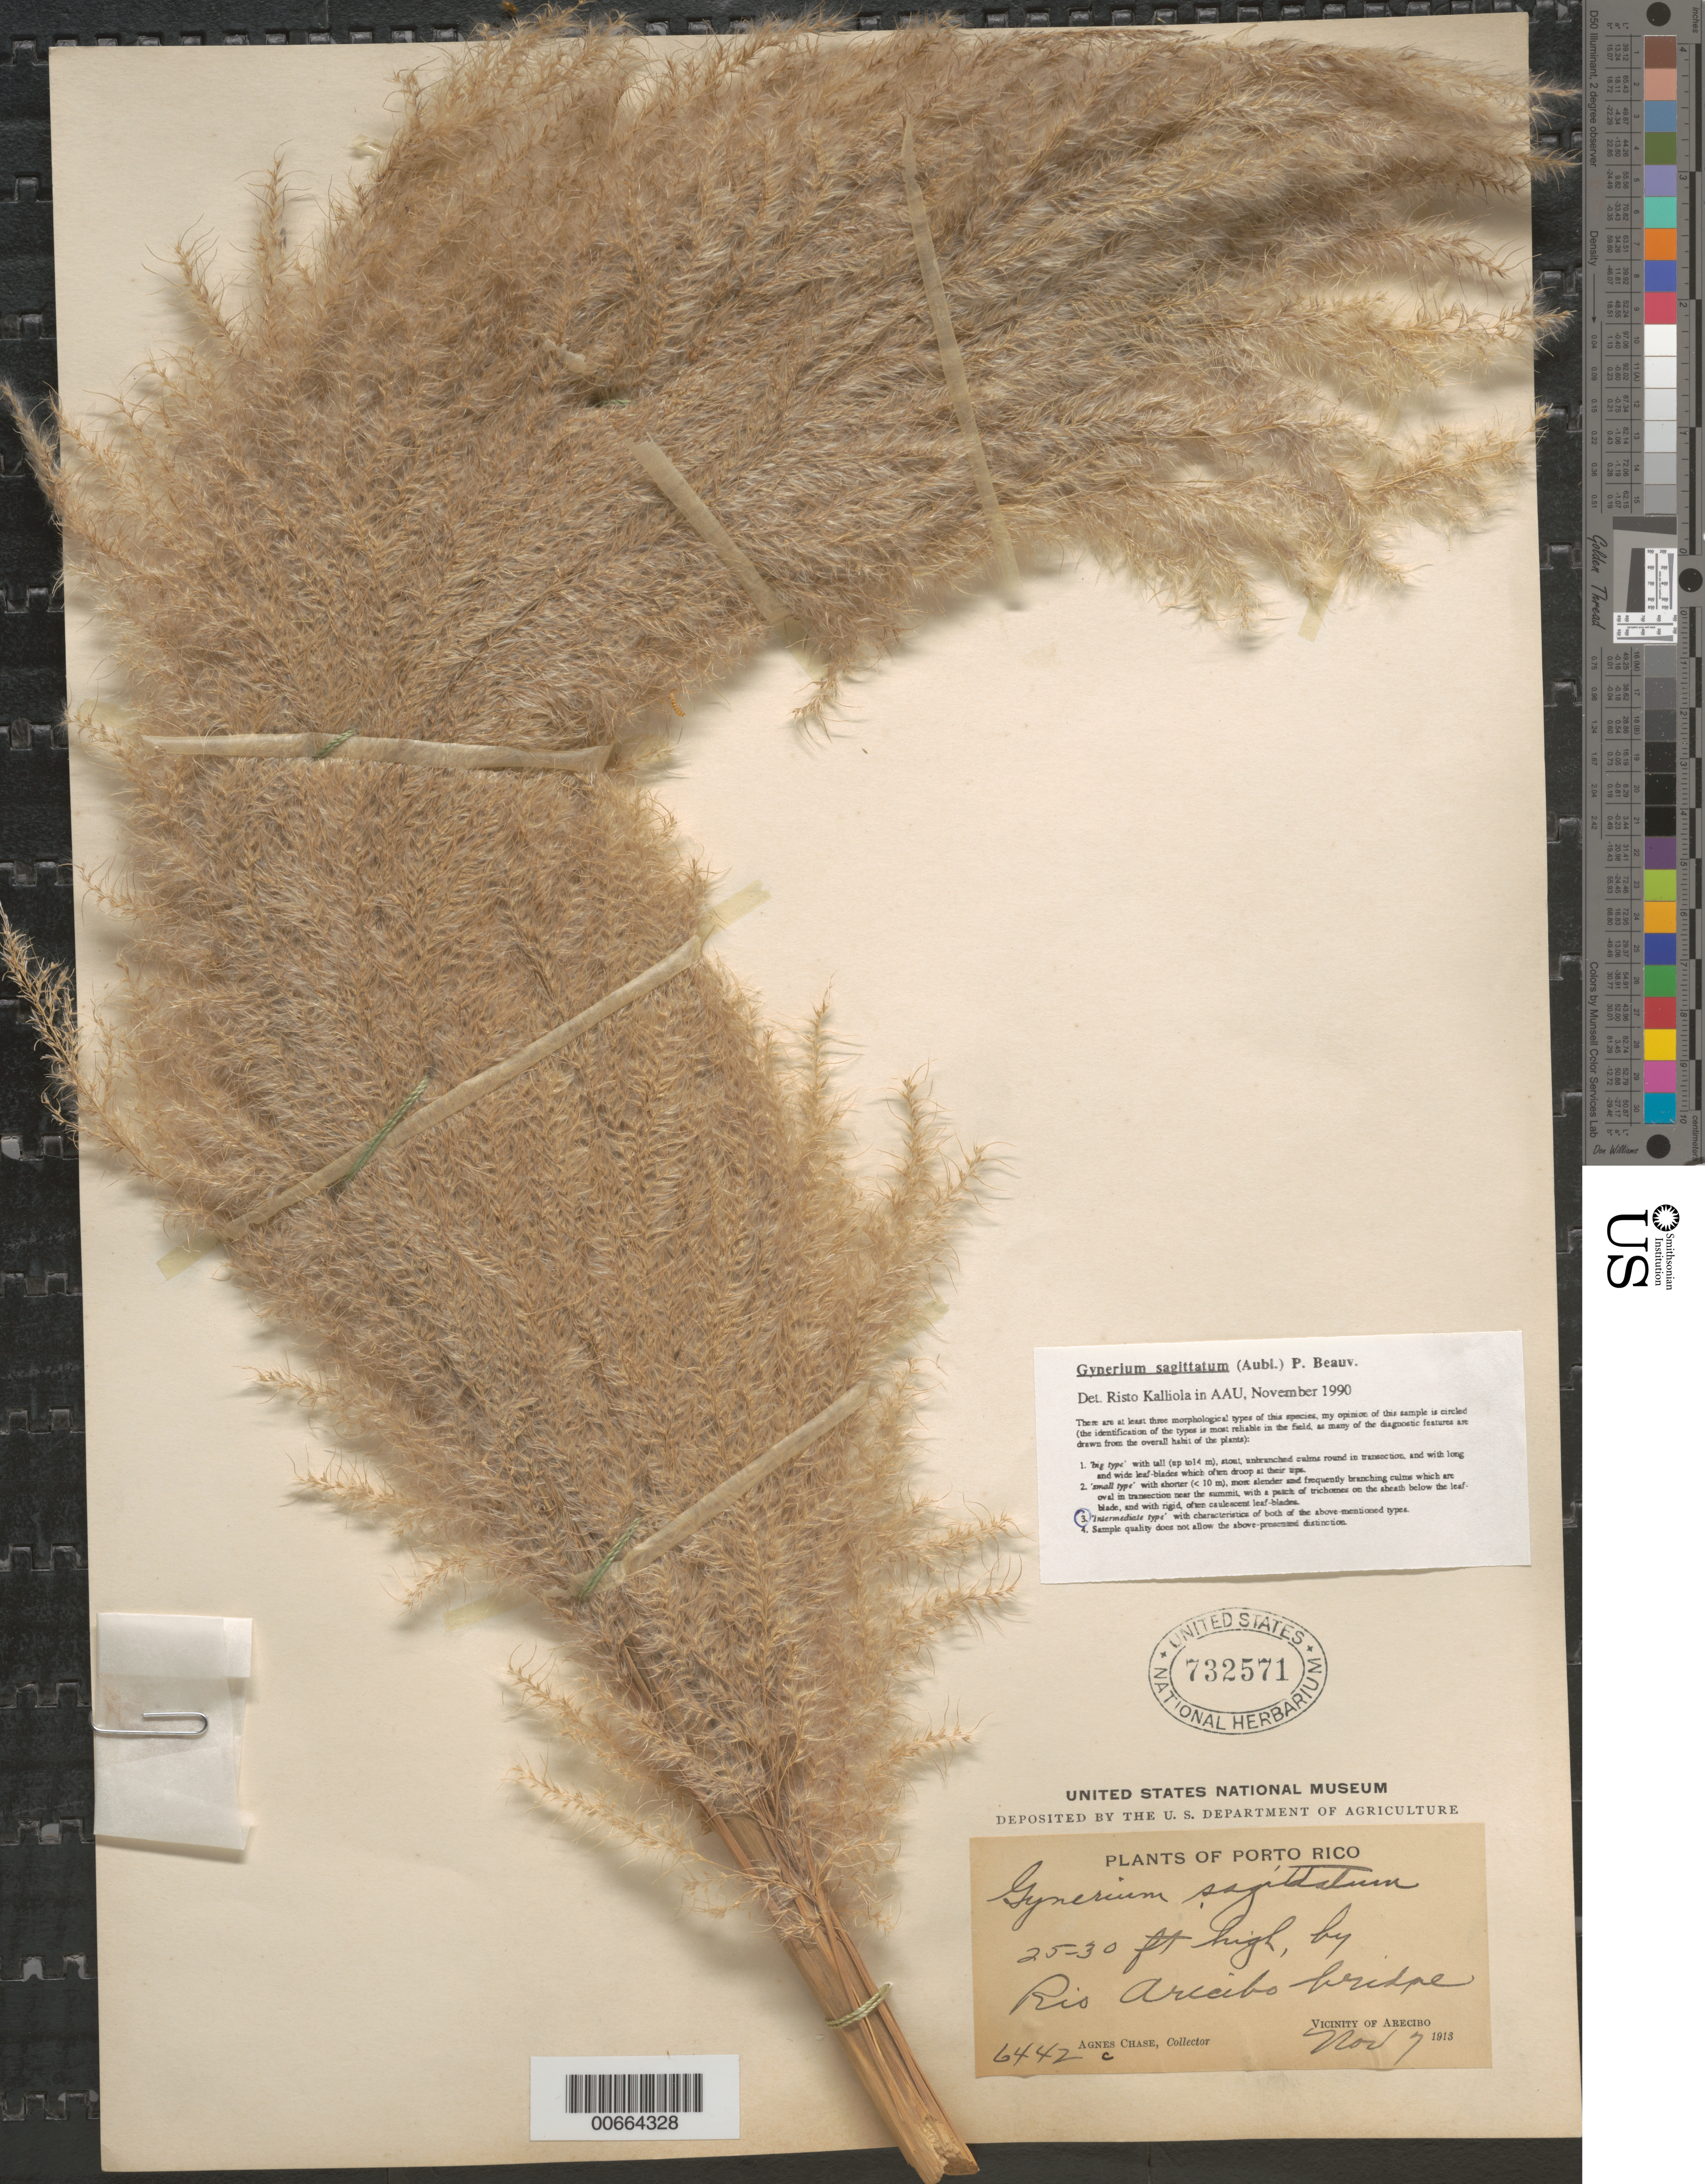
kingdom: Plantae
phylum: Tracheophyta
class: Liliopsida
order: Poales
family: Poaceae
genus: Gynerium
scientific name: Gynerium sagittatum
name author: (Aubl.) P. Beauv.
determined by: Kalliola, R.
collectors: A. Chase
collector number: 6442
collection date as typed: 07 Nov 1913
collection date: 1913-11-07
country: Puerto Rico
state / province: Arecibo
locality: Rio Arecibo Bridge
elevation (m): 8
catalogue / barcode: US 732571